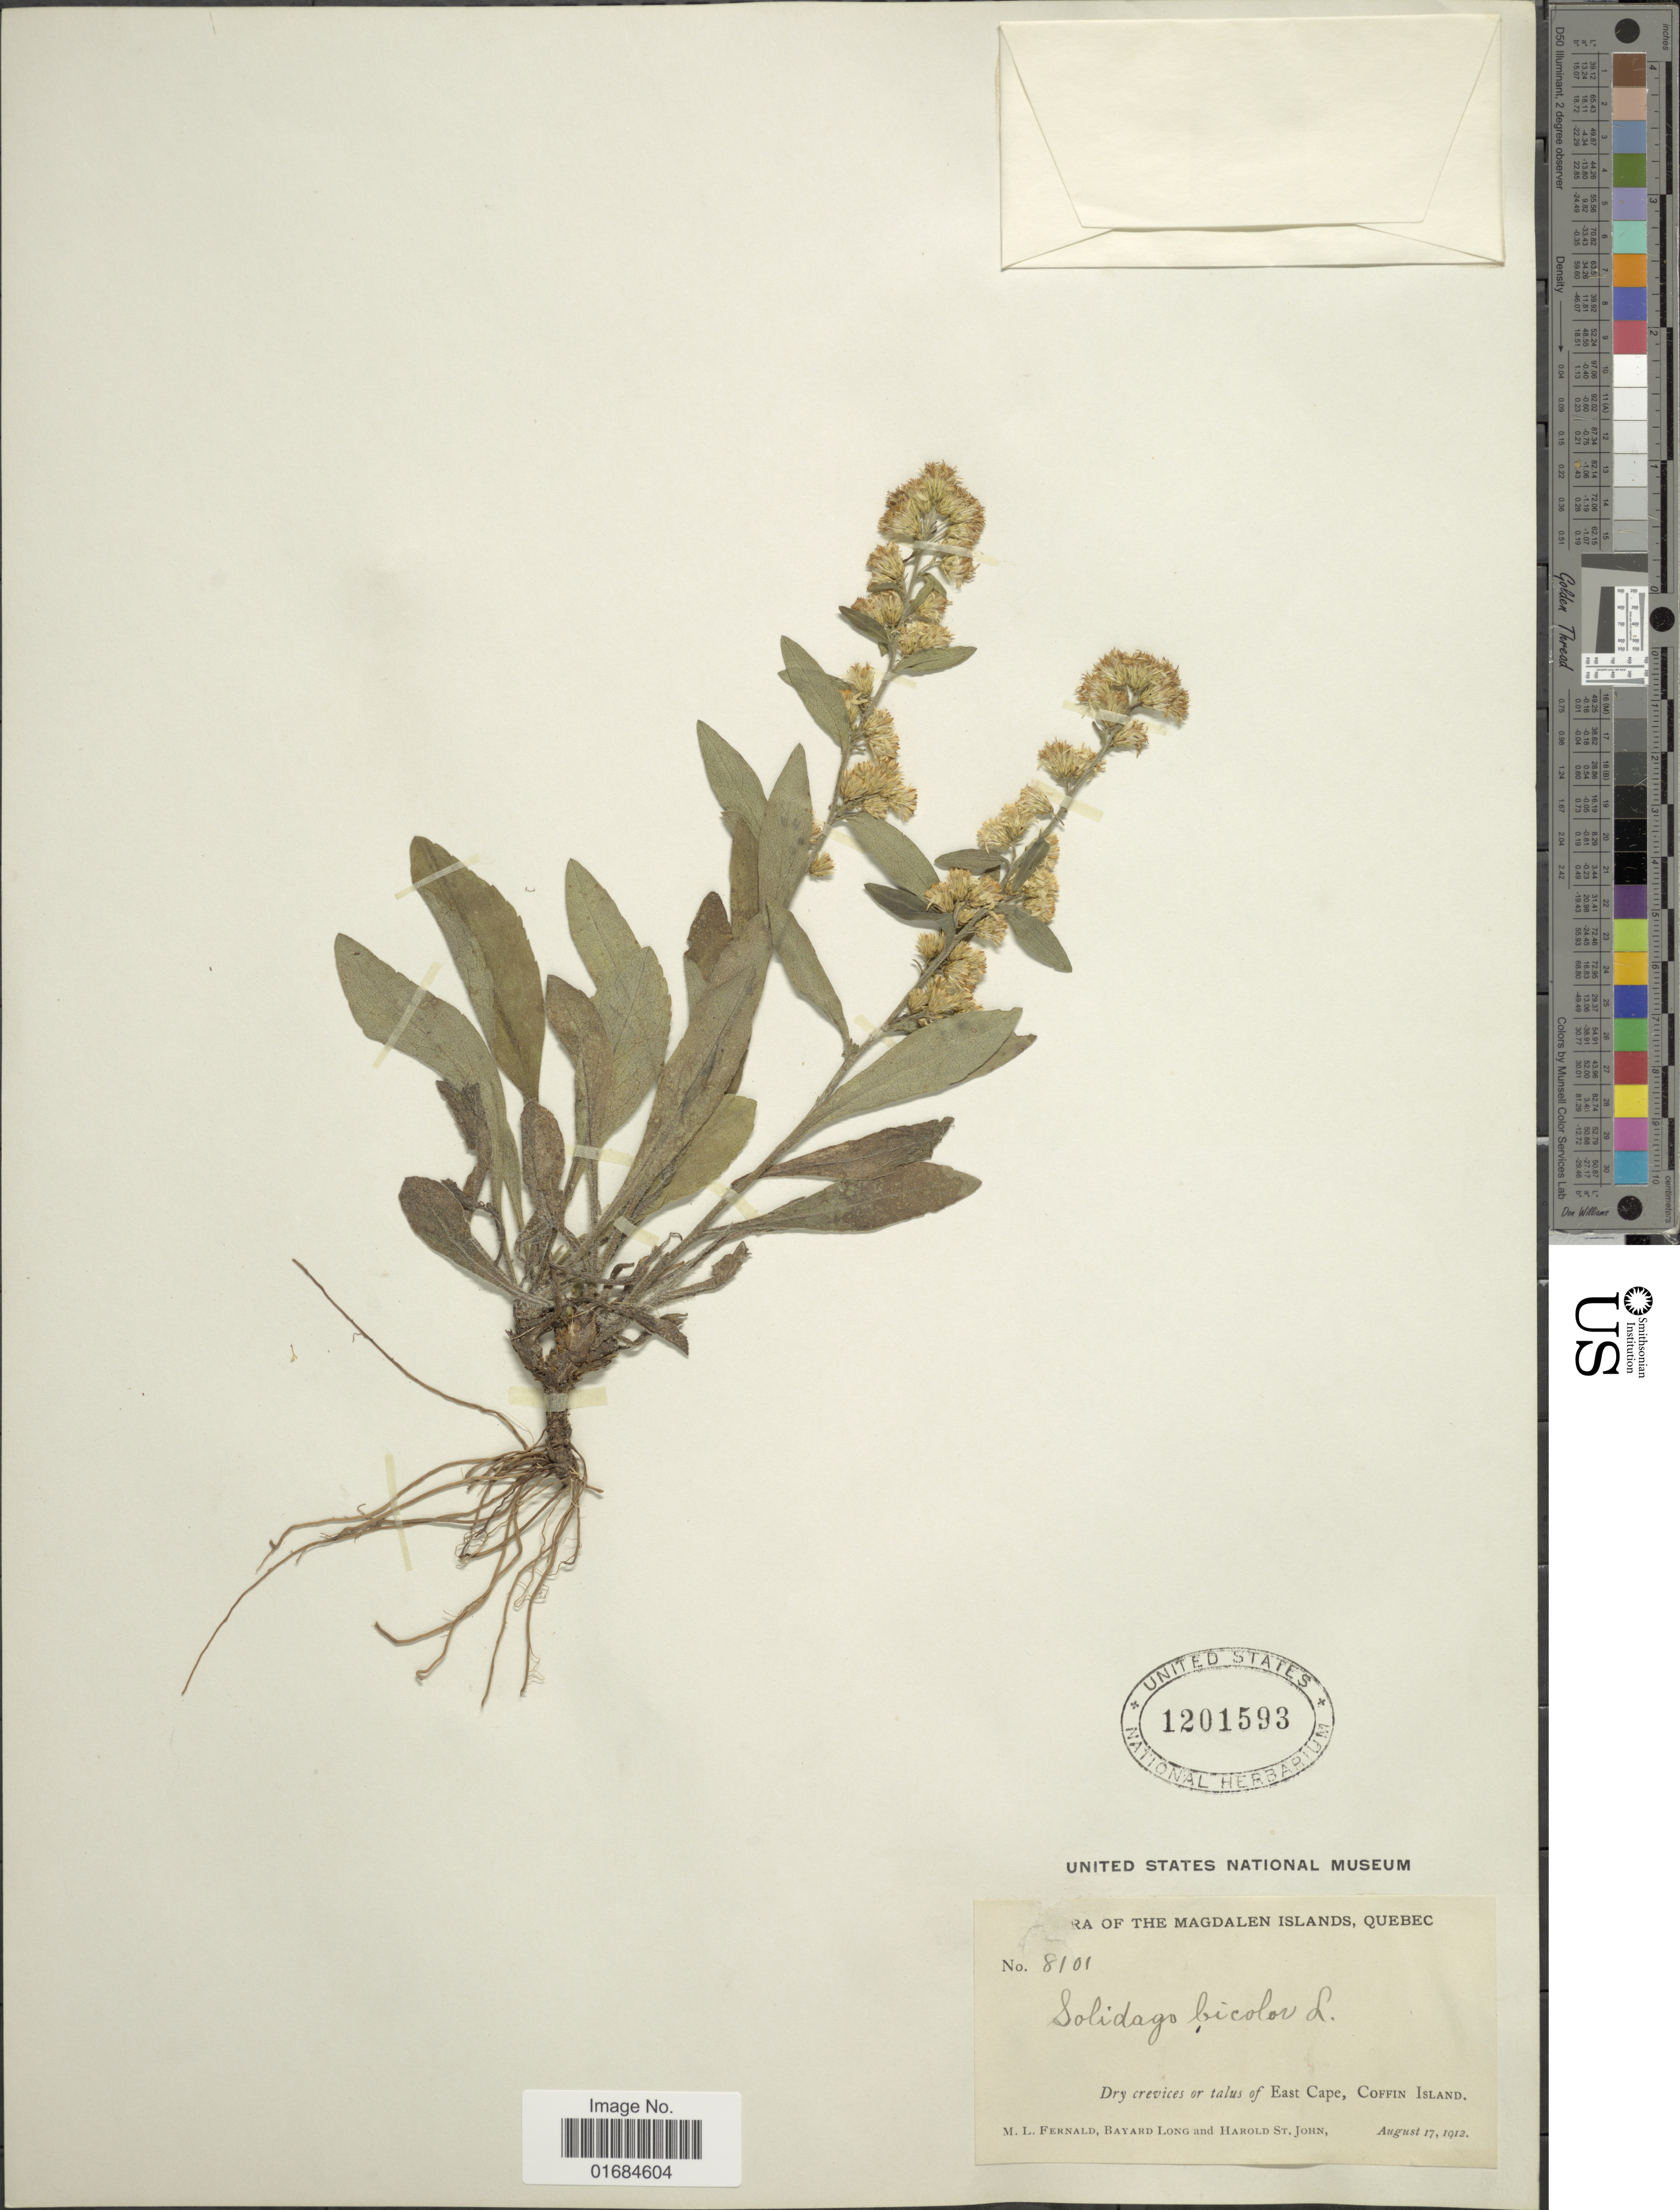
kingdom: Plantae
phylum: Tracheophyta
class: Magnoliopsida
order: Asterales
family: Asteraceae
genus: Solidago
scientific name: Solidago bicolor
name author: L.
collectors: M. L. Fernald, B. Long & H. St. John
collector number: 8101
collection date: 1912-08-17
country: Canada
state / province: Quebec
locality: The Magdalen Island, Dry Crevies or Talus of East Cape, Coffin island.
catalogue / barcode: US 1201593